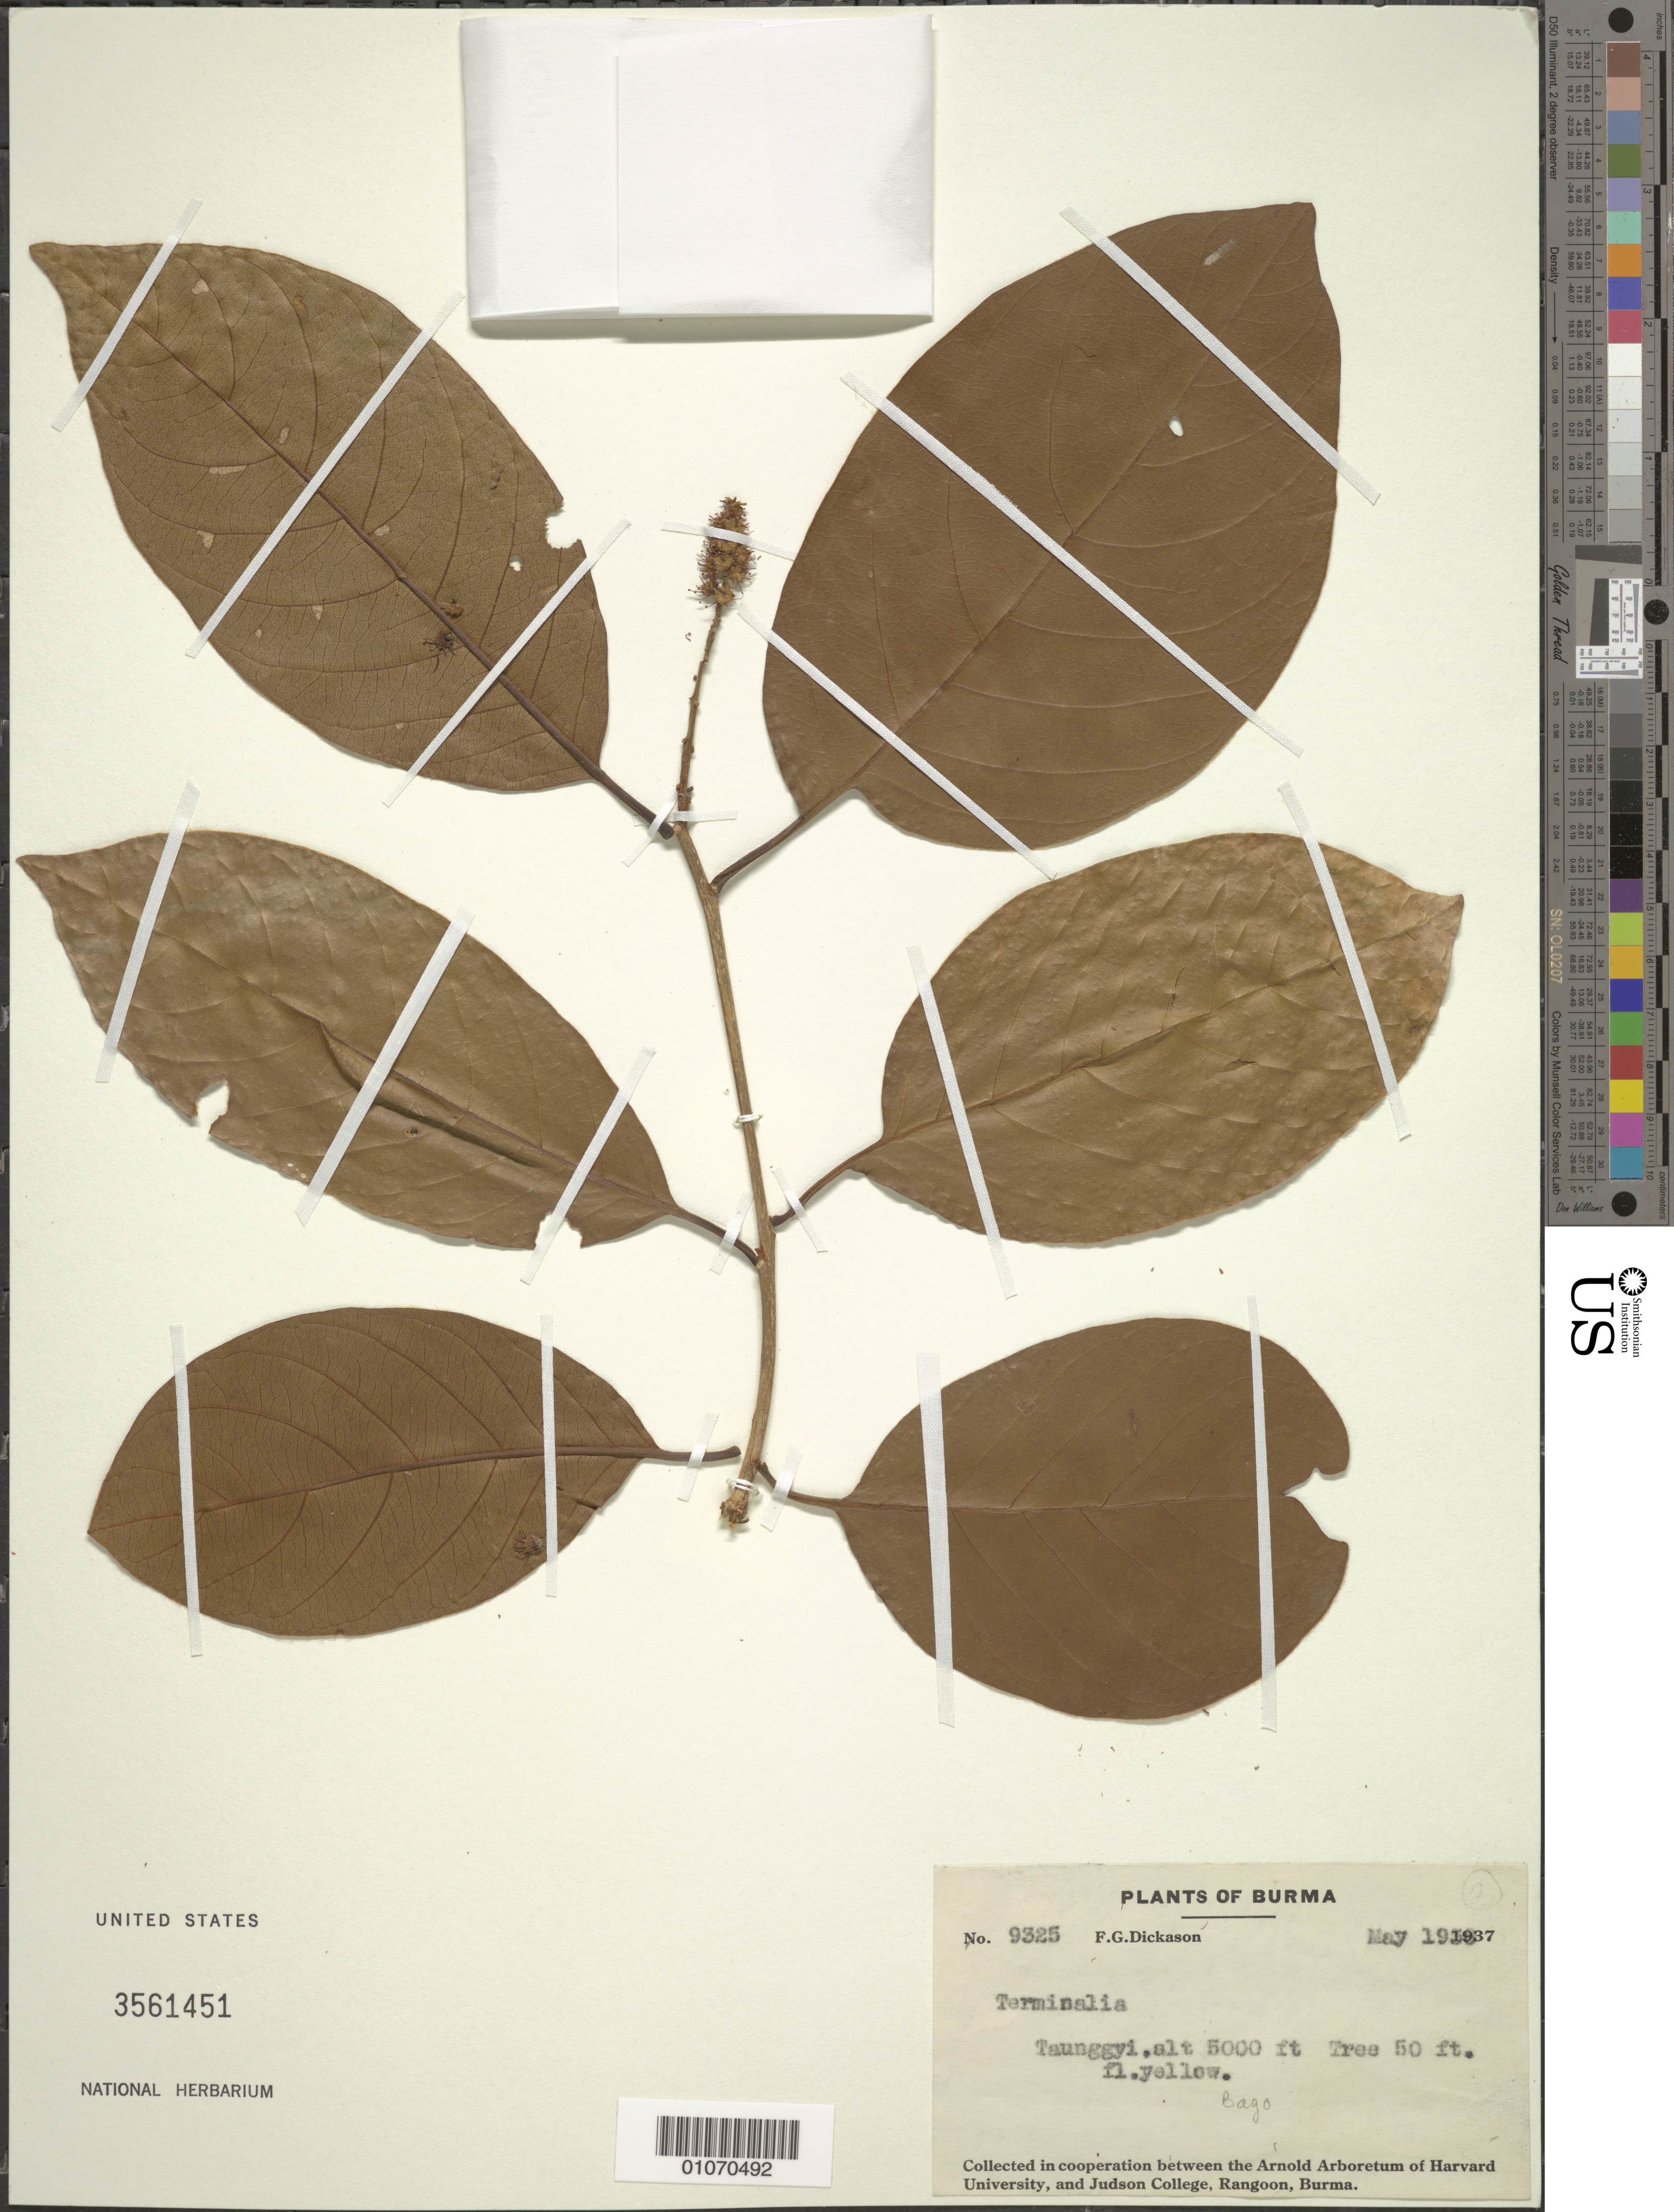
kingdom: Plantae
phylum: Tracheophyta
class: Magnoliopsida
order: Myrtales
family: Combretaceae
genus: Terminalia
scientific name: Terminalia sp.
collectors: F. Dickason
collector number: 9325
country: Myanmar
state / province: Bago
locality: Taunggyi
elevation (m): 1524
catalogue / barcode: US 3561451